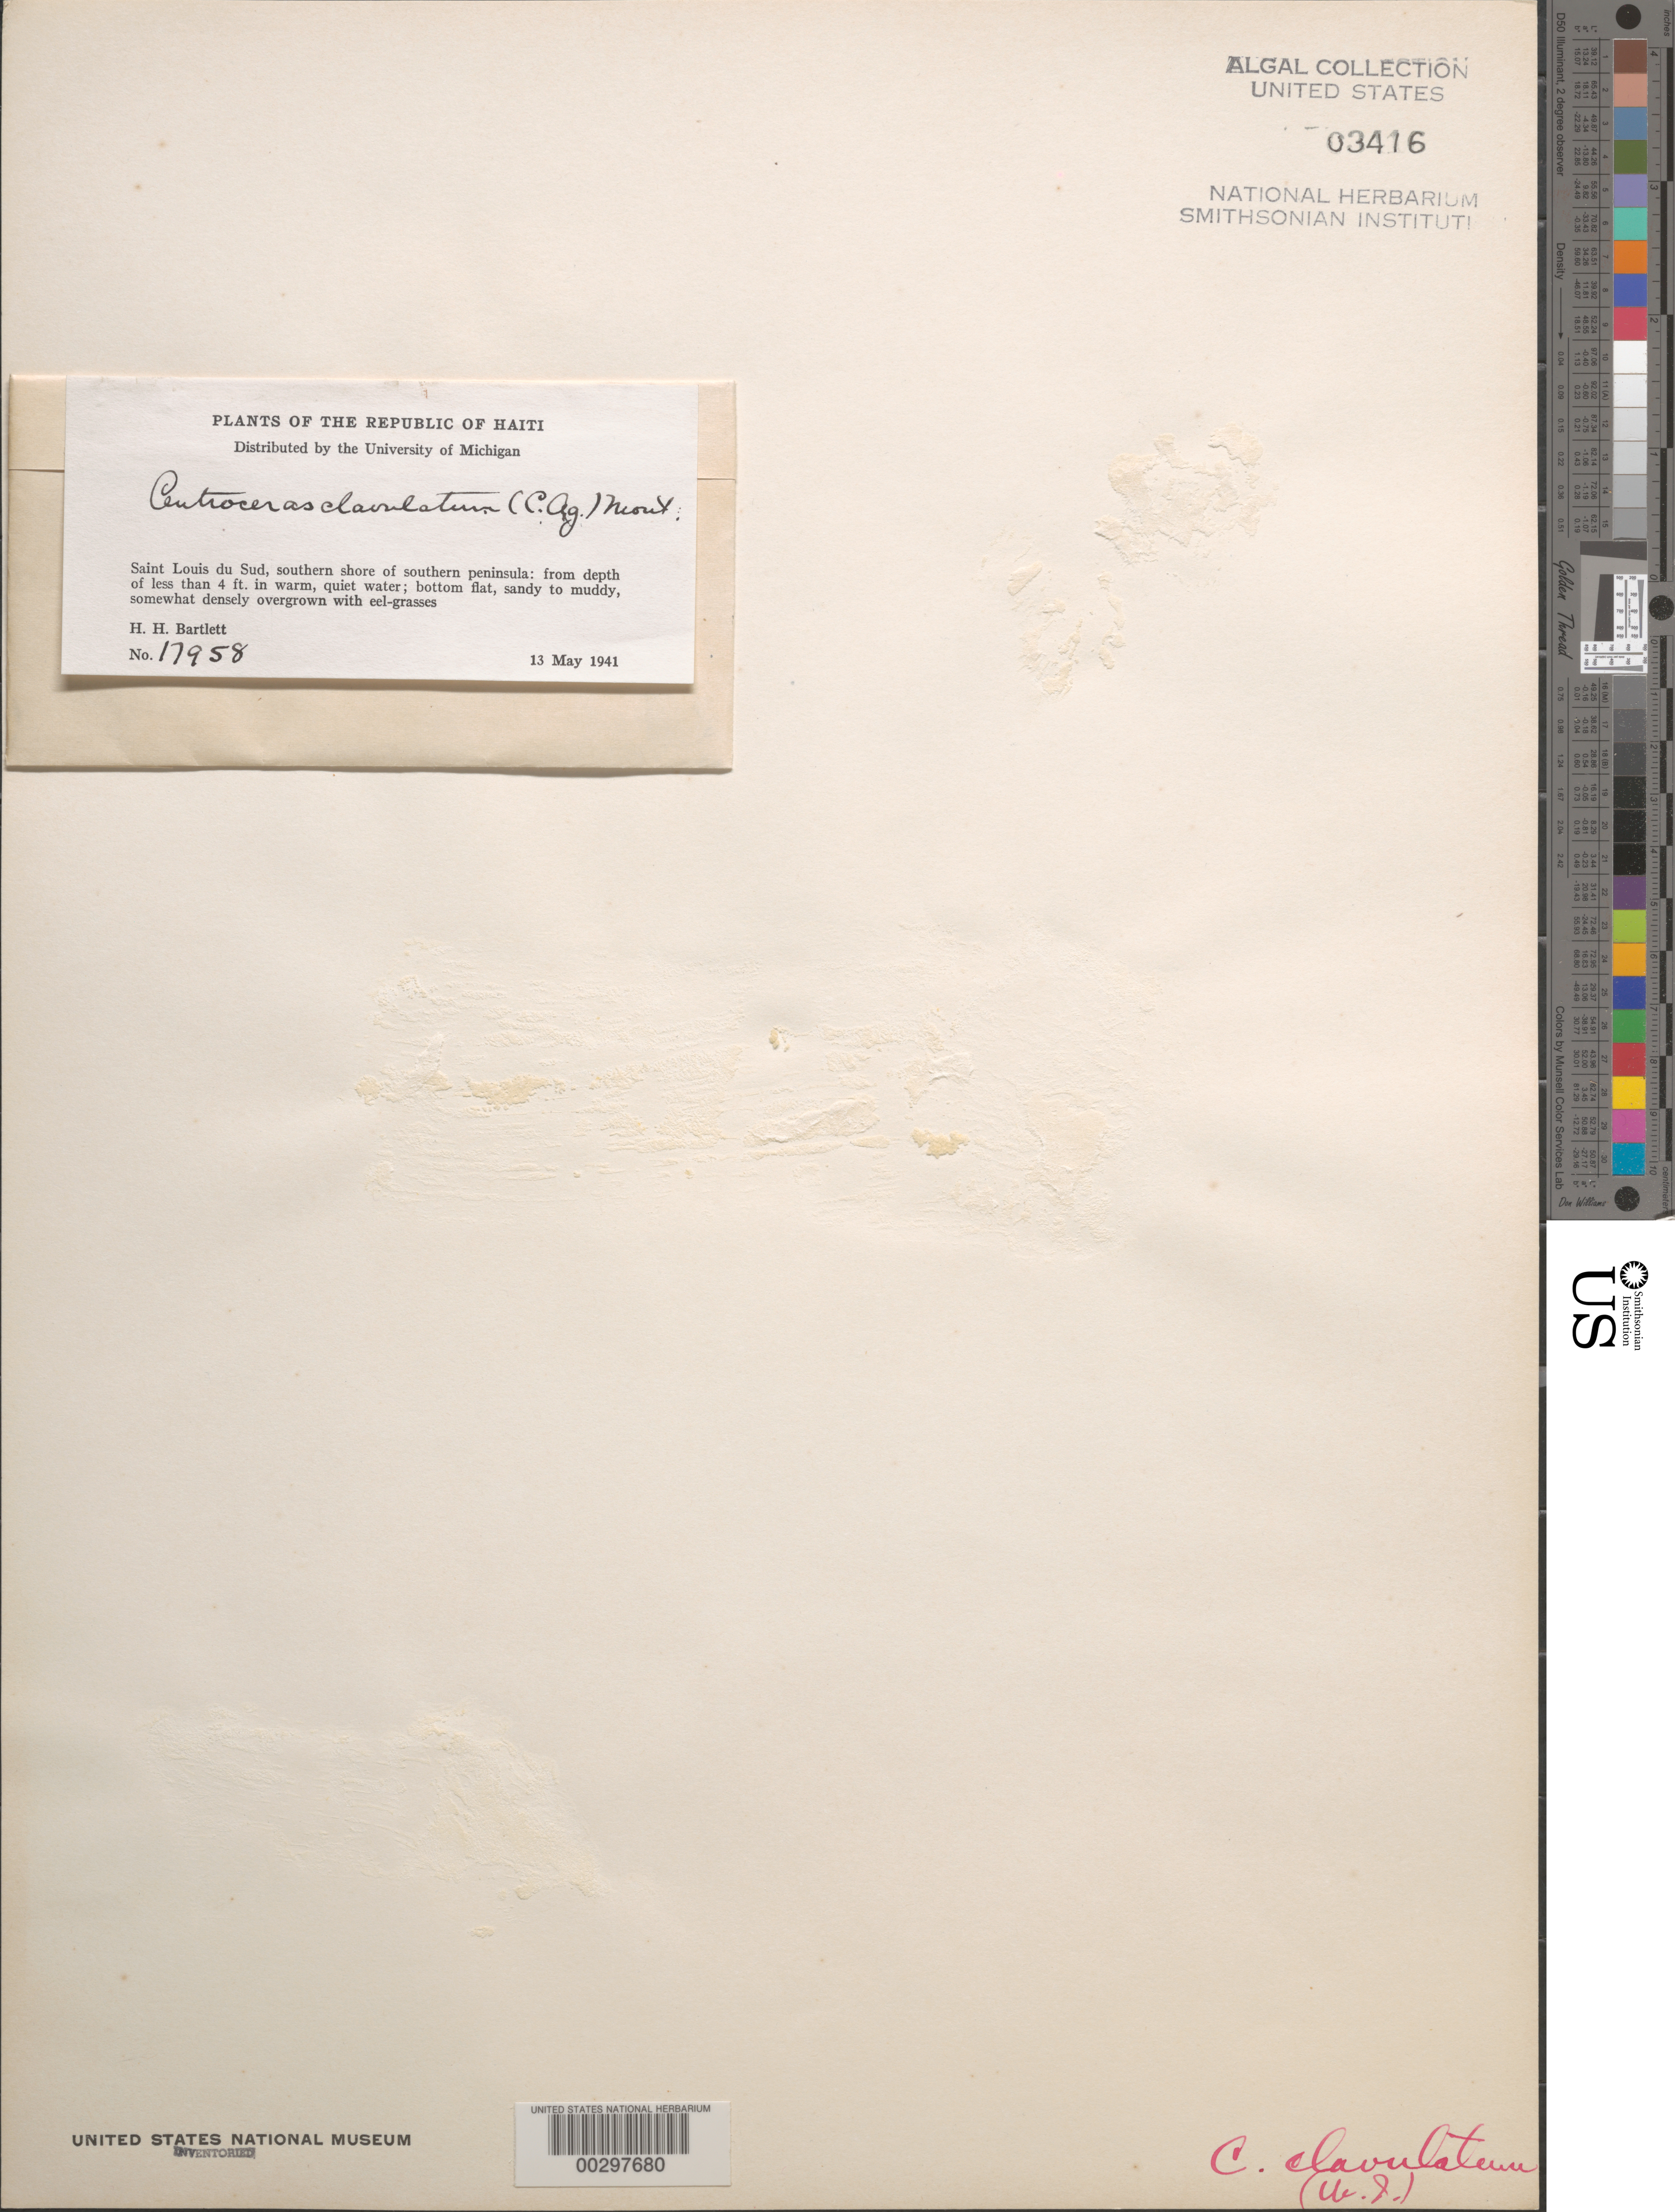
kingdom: Plantae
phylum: Rhodophyta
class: Florideophyceae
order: Ceramiales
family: Ceramiaceae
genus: Centroceras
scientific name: Centroceras clavulatum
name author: (C. Agardh) Mont.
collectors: H. H. Bartlett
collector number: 17958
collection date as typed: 13 May 1941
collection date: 1941-05-13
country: Haiti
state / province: Sud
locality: Saint-Louis-du-Sud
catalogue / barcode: US 3416